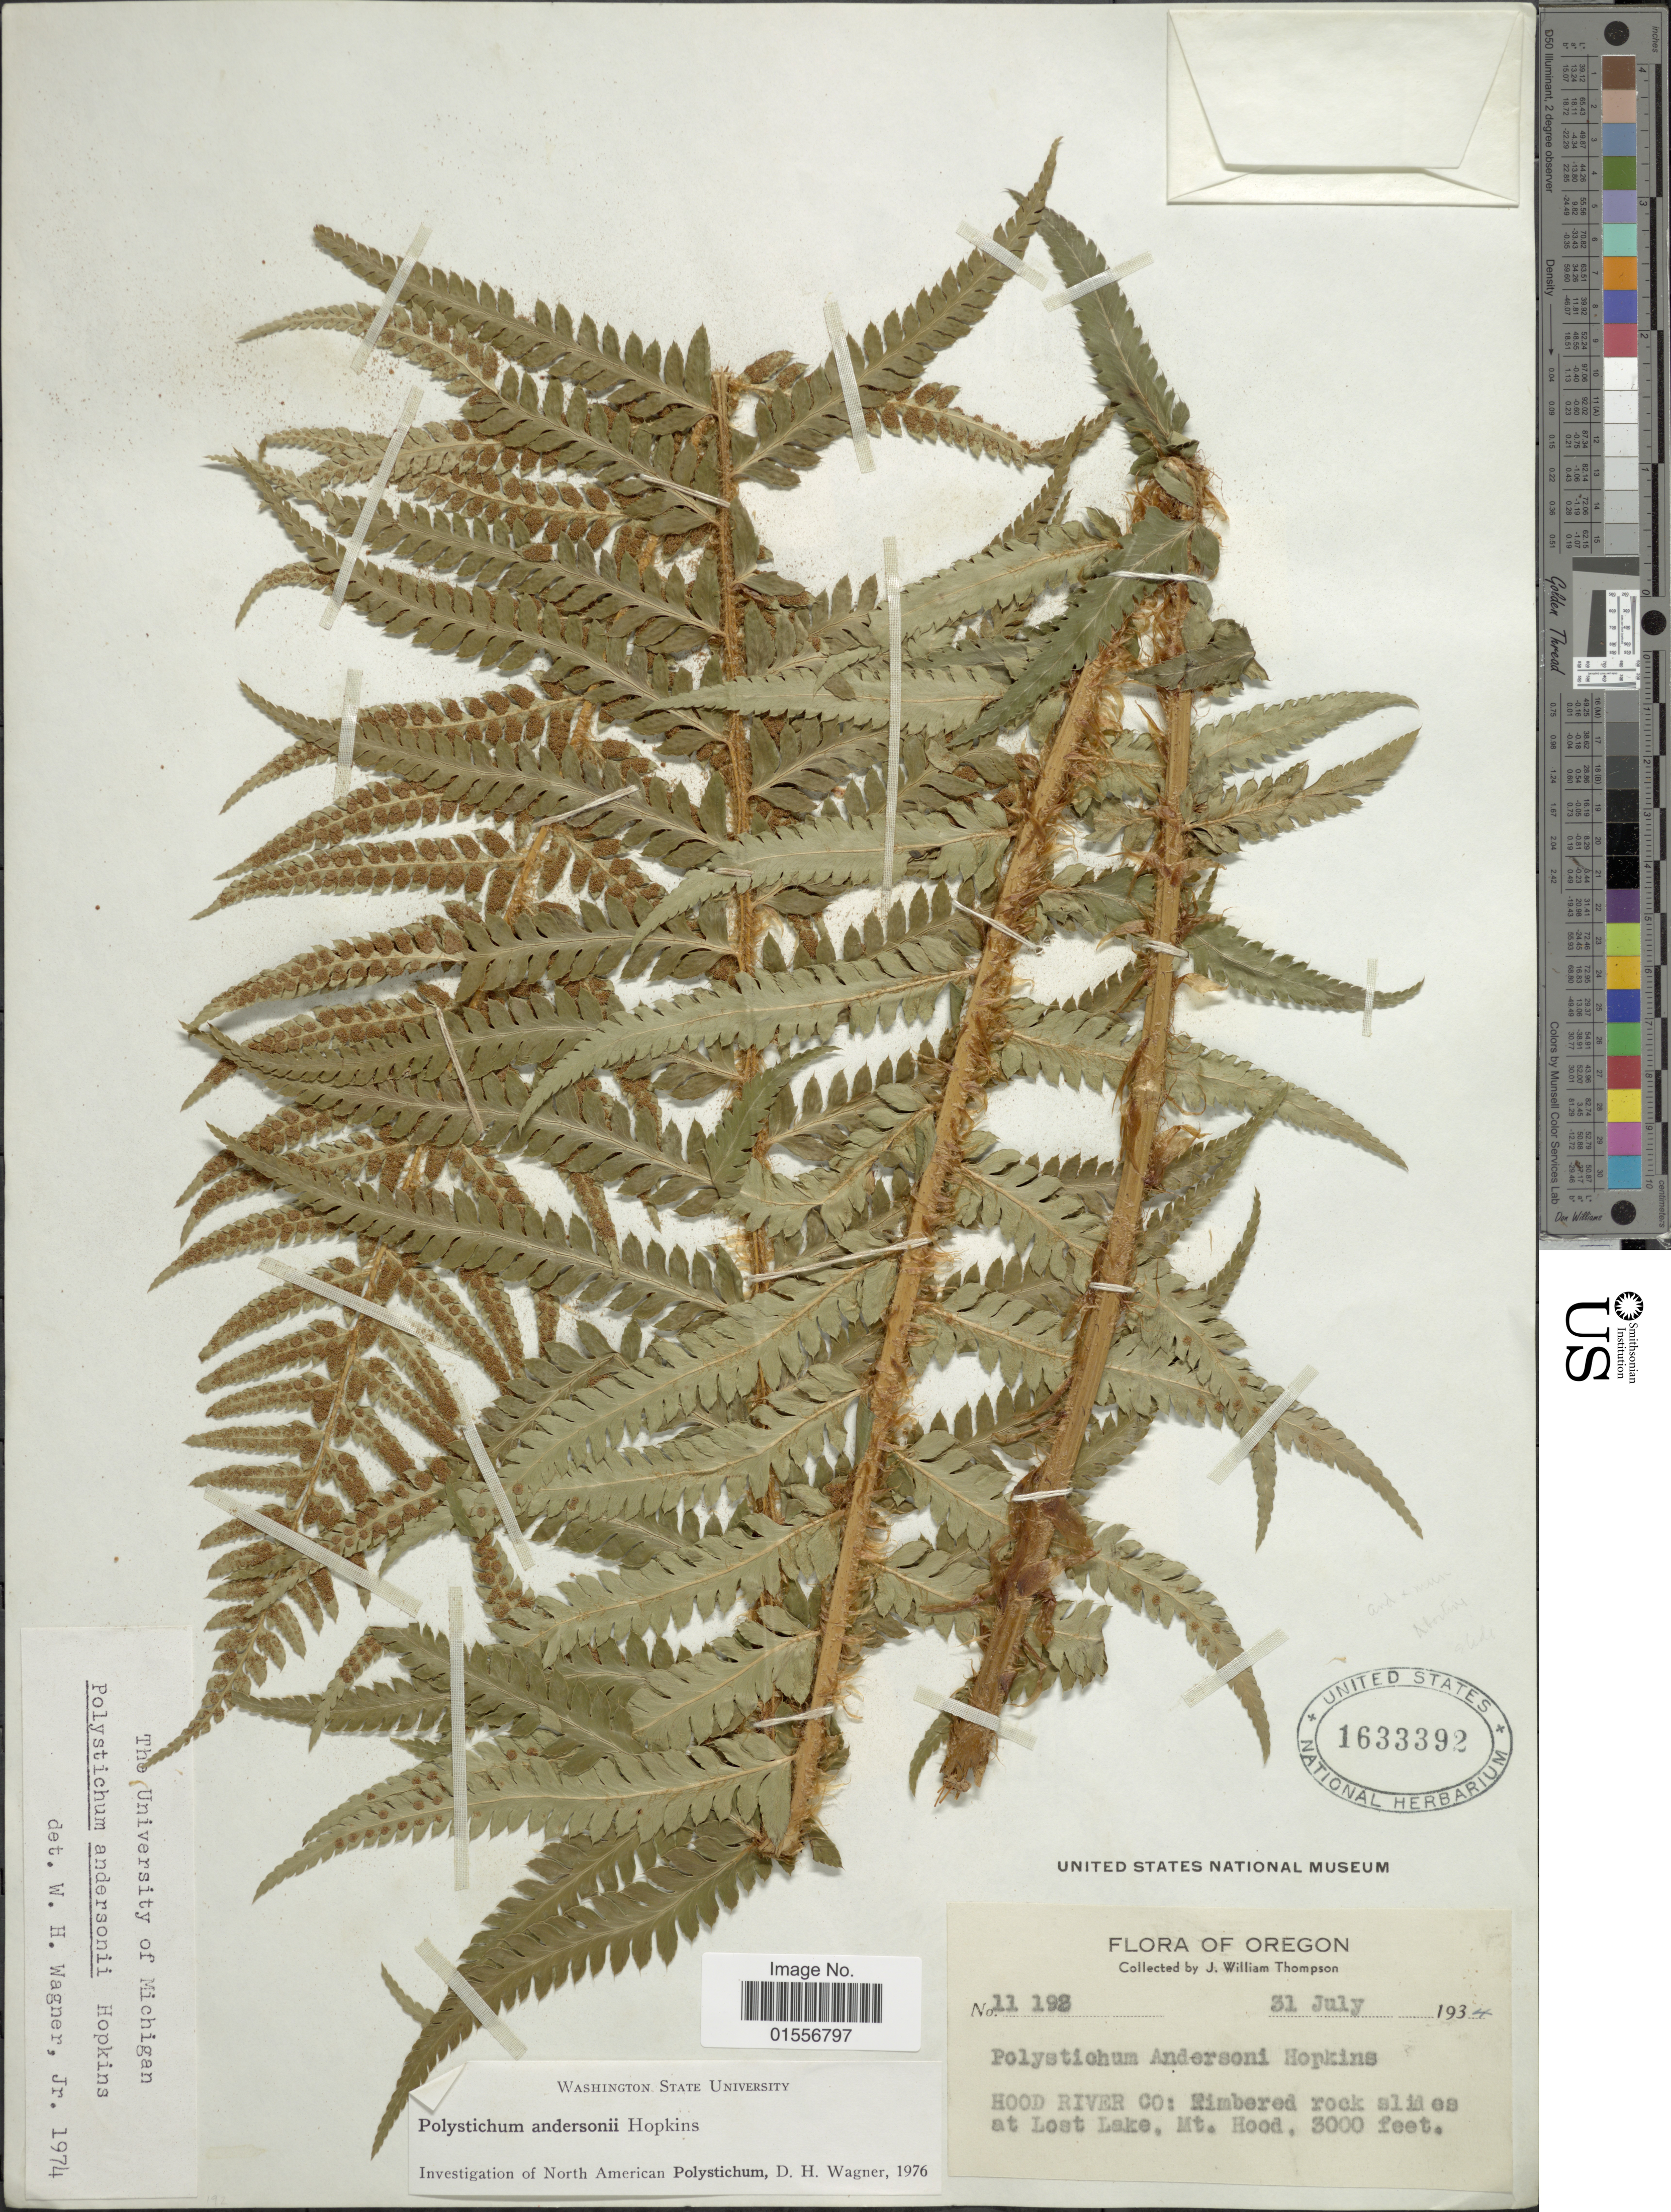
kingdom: Plantae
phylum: Tracheophyta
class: Polypodiopsida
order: Polypodiales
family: Dryopteridaceae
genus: Polystichum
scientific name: Polystichum andersonii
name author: Hopkins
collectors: J. W. Thompson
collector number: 11192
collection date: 1934-07-31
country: United States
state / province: Oregon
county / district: Hood River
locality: Hood River Co: Rimbered rock slides at Lost Lake, Mt. Hood.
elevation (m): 914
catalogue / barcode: US 1633392